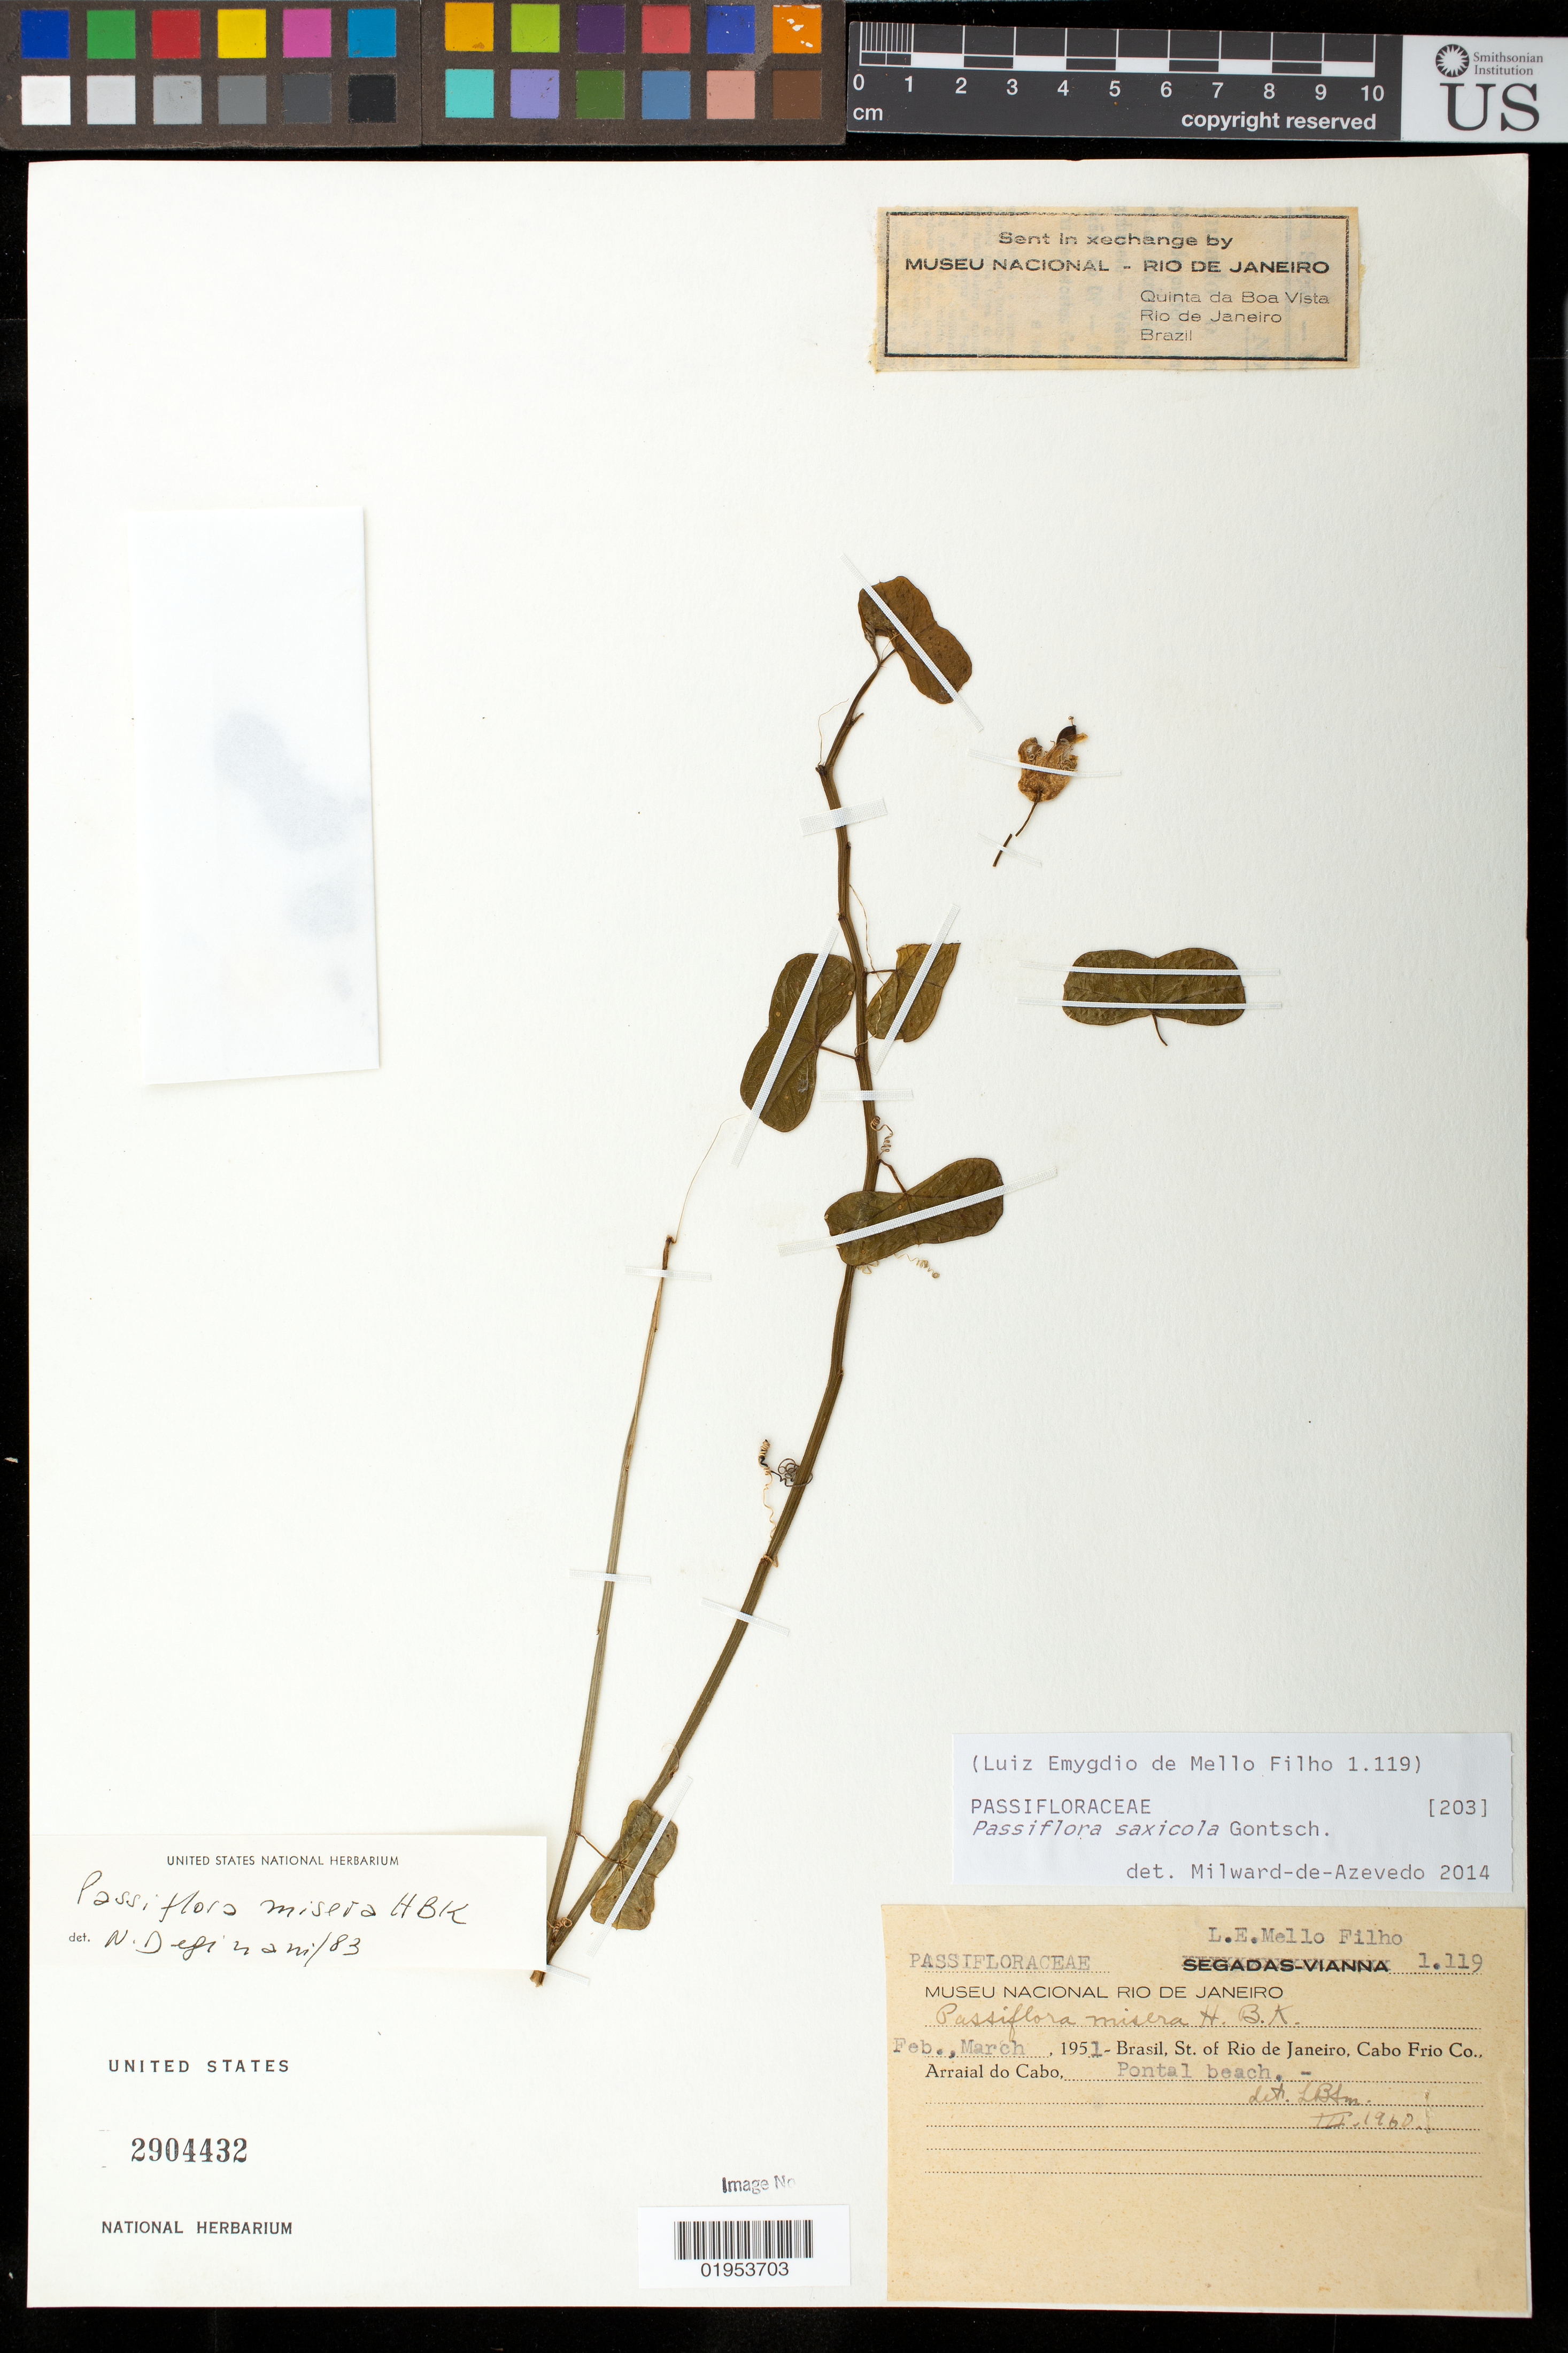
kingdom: Plantae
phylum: Tracheophyta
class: Magnoliopsida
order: Malpighiales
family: Passifloraceae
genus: Passiflora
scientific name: Passiflora saxicola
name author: Gontsch.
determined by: Azevedo, M. A. Milward de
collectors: L. Emygdio de Mello Filho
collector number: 1.119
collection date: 1951-02/1951-03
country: Brazil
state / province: Rio de Janeiro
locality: Cabo Frio Co., Arraial do Cabo, Pontal beach.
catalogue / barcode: US 2904432